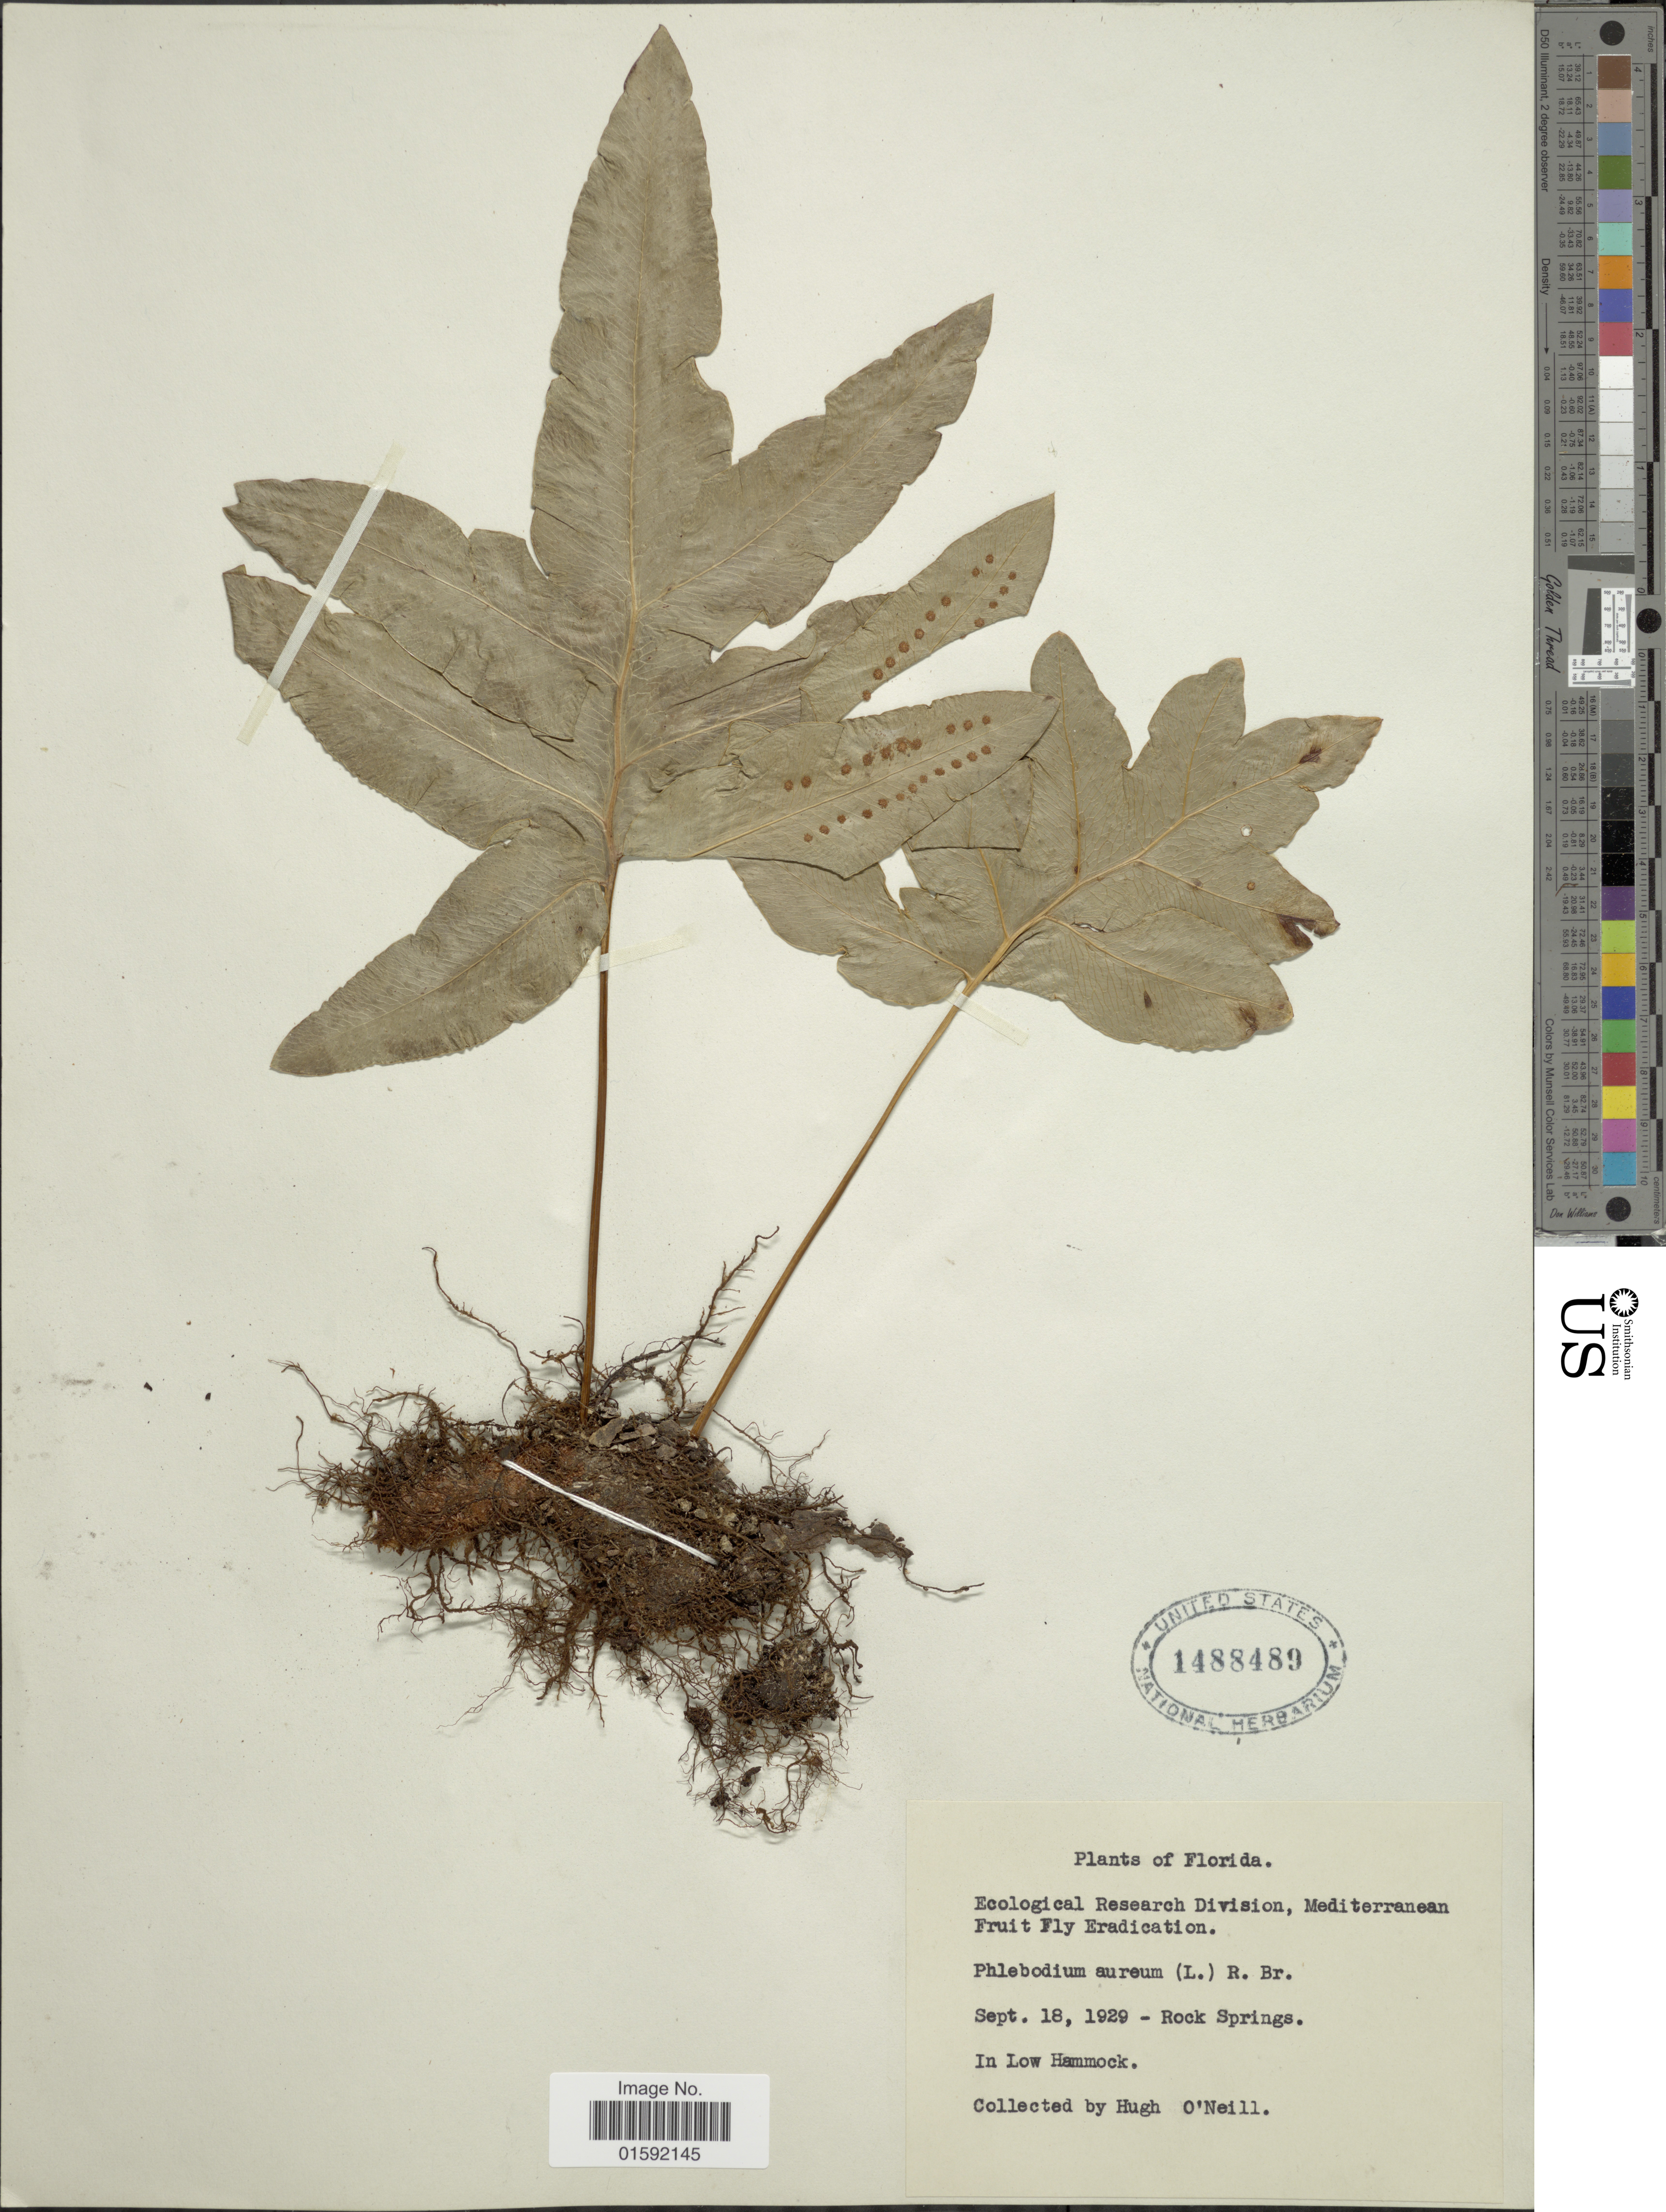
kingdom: Plantae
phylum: Tracheophyta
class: Polypodiopsida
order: Polypodiales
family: Polypodiaceae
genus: Phlebodium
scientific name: Phlebodium areolatum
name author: (Humb. & Bonap. ex Willd.) J. Sm.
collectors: H. O'Neill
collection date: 1929-09-18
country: United States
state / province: Florida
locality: Rock Spring, Ecological Research Division, Mediterranean Fruit Fly Eradition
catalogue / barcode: US 1488489